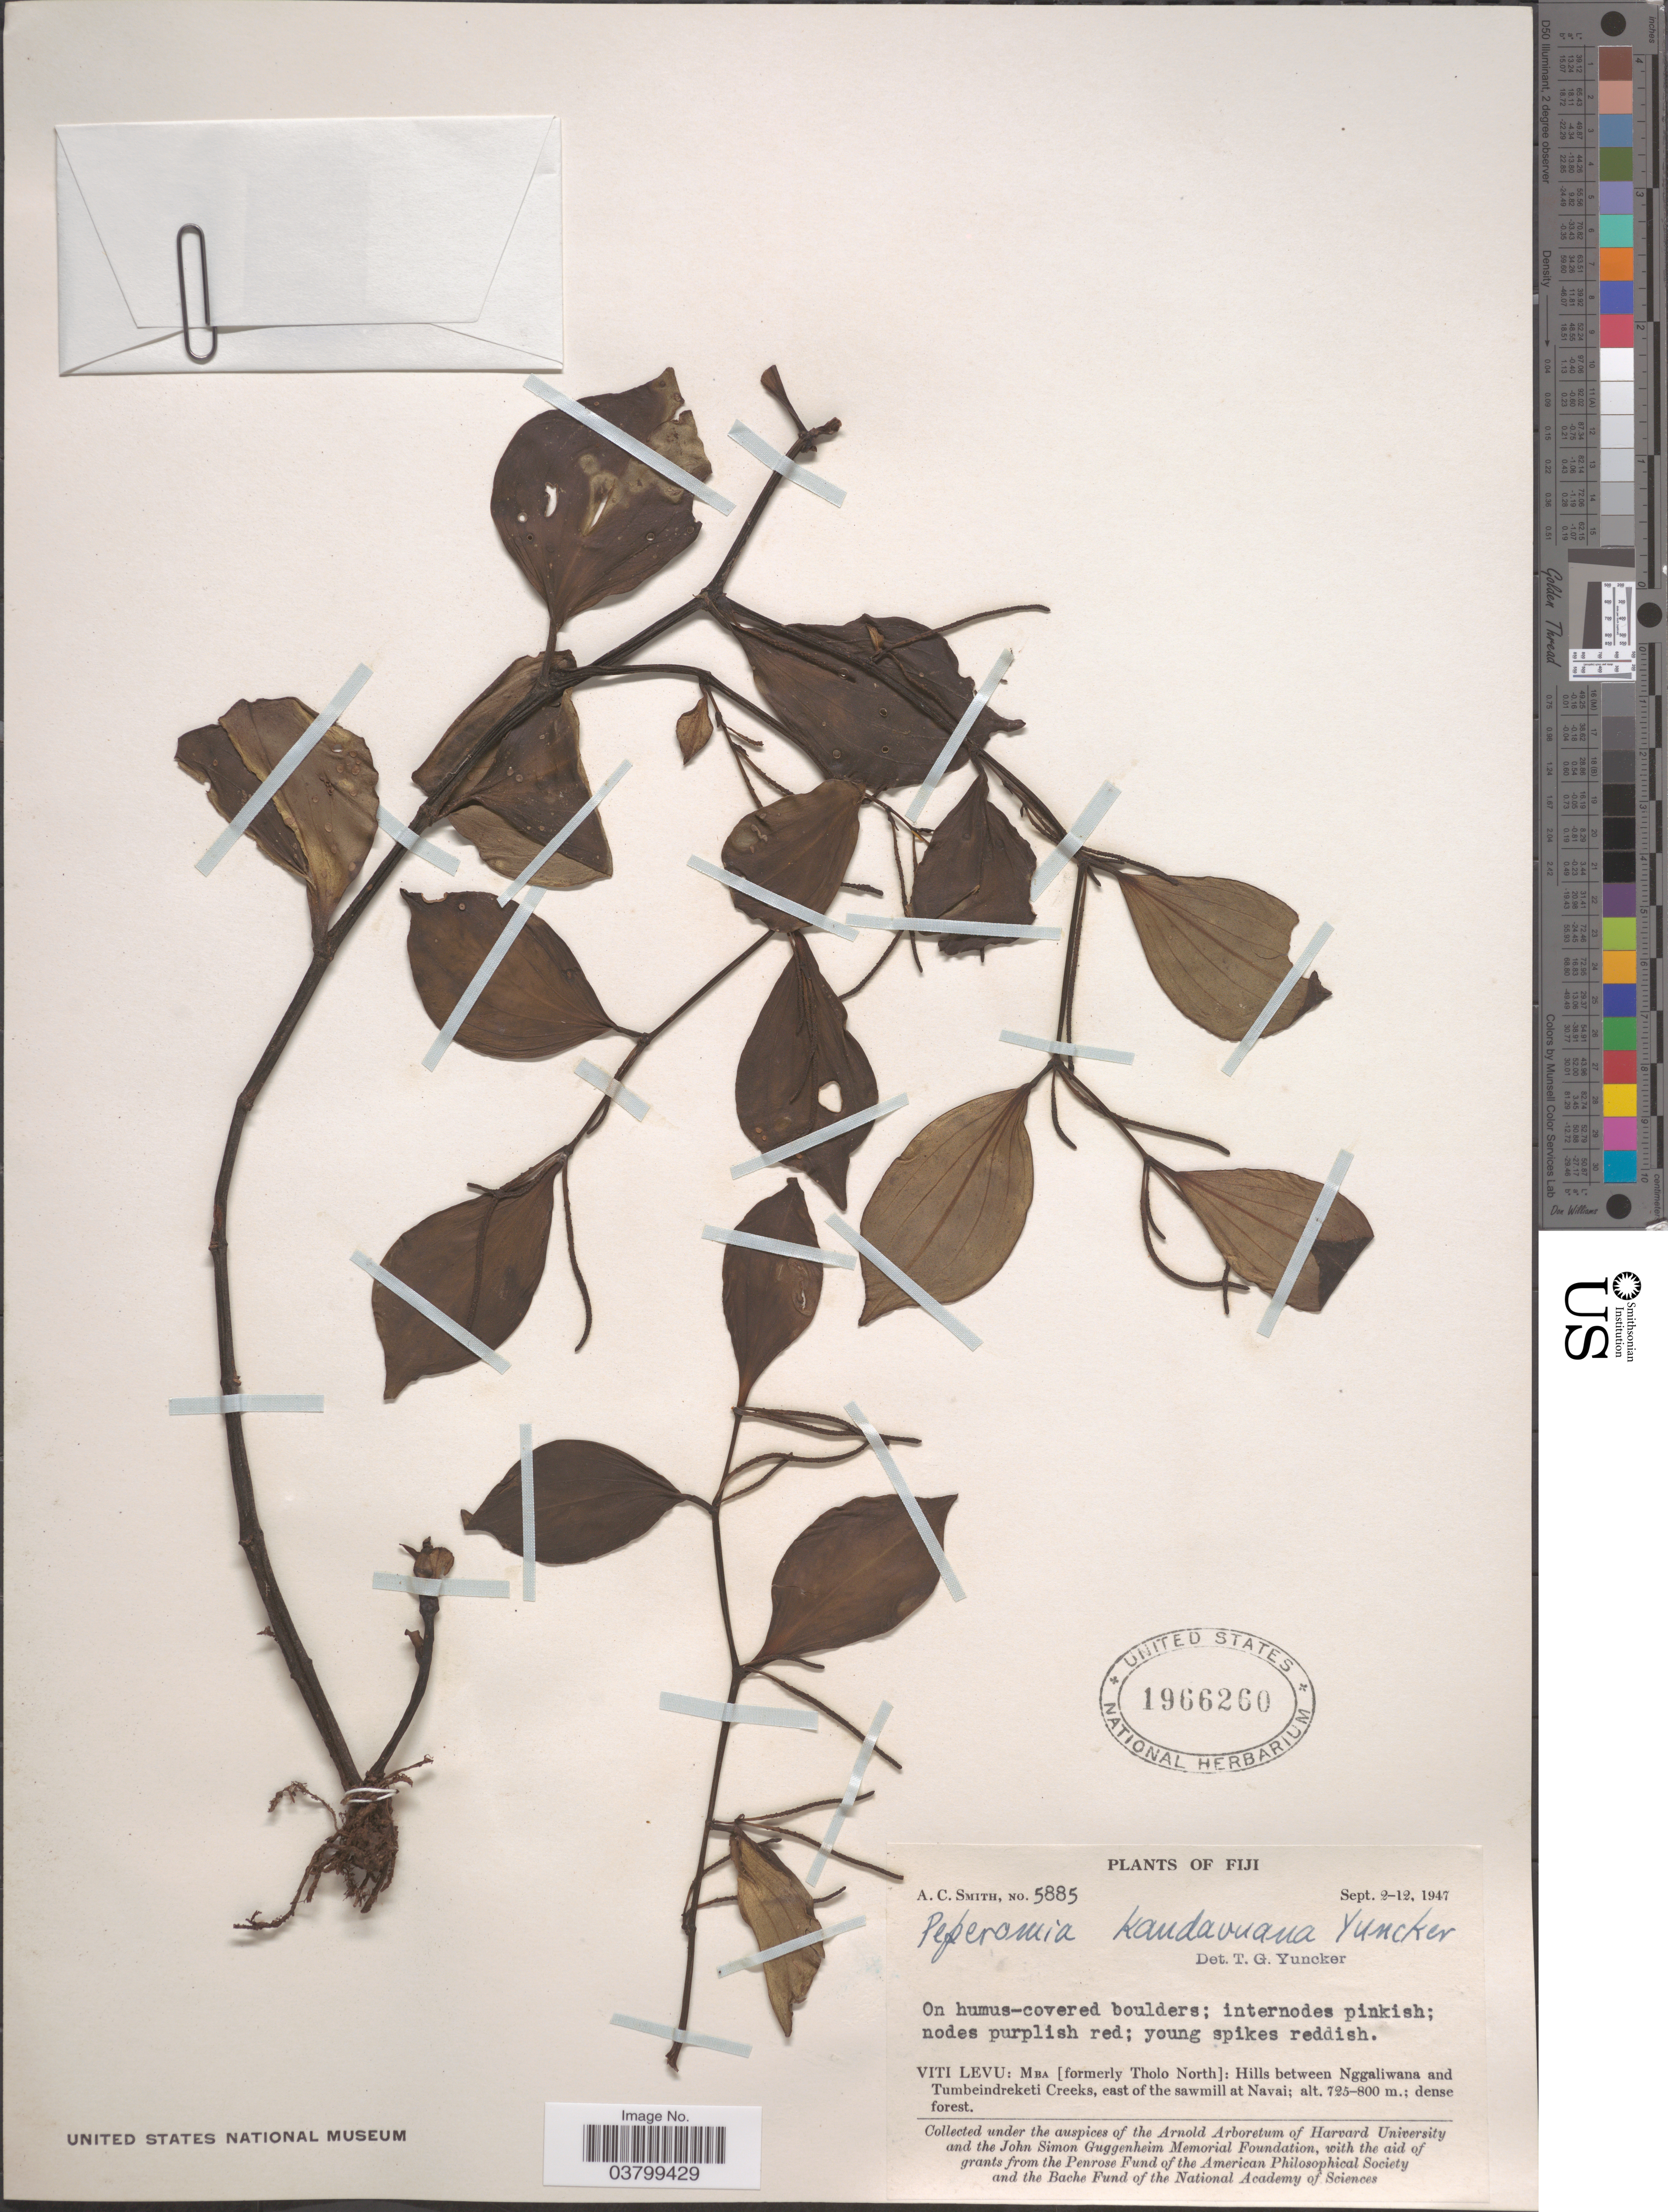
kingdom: Plantae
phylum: Tracheophyta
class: Magnoliopsida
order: Piperales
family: Piperaceae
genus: Peperomia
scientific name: Peperomia kandavuana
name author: Yunck.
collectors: A. C. Smith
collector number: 5885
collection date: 1947-09-02/1947-09-12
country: Fiji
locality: Viti Levu: Mba [formerly Tholo North]: Hills between Nggaliwana and Tumbeindreketi Creeks, east of the sawmill at Navai.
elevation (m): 725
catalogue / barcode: US 1966260